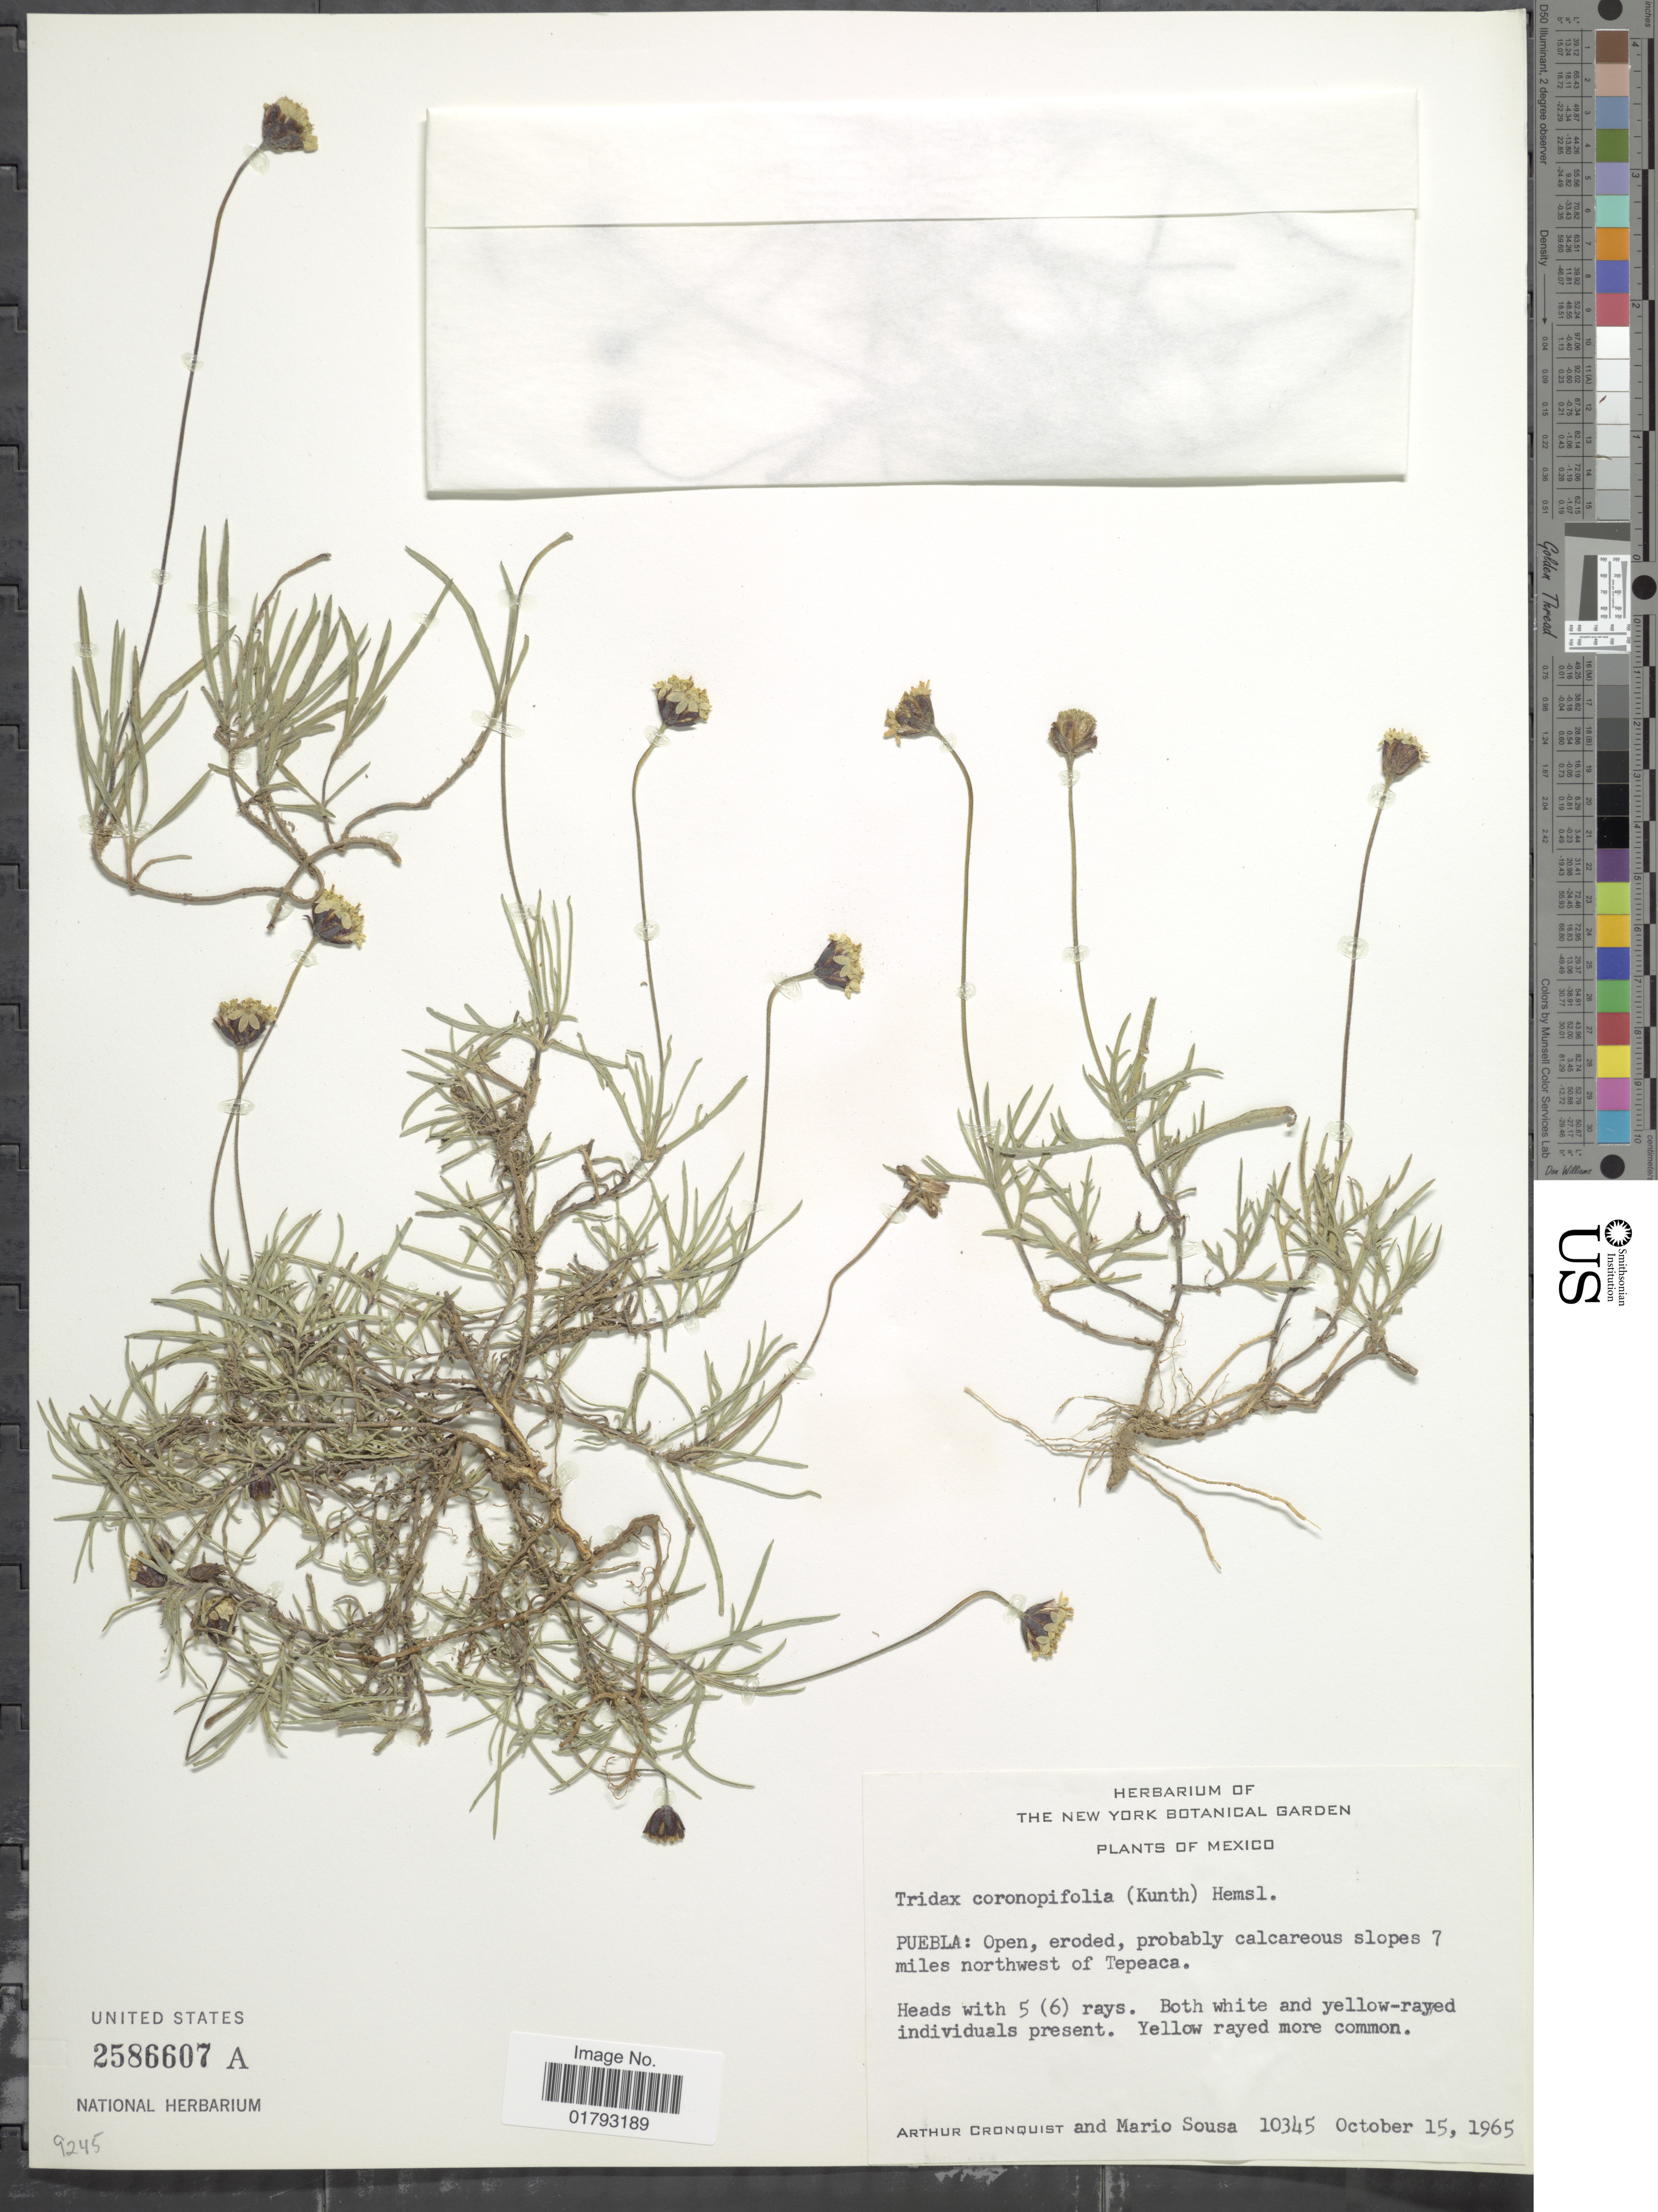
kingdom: Plantae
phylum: Tracheophyta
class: Magnoliopsida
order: Asterales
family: Asteraceae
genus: Tridax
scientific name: Tridax coronopifolia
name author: (Kunth) Hemsl.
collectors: A. J. Cronquist & M. Sousa S.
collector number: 10345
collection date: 1965-10-15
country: Mexico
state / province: Puebla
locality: Puebla: Slopes 7 miles northwest of Tepeaca.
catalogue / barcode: US 2586607A